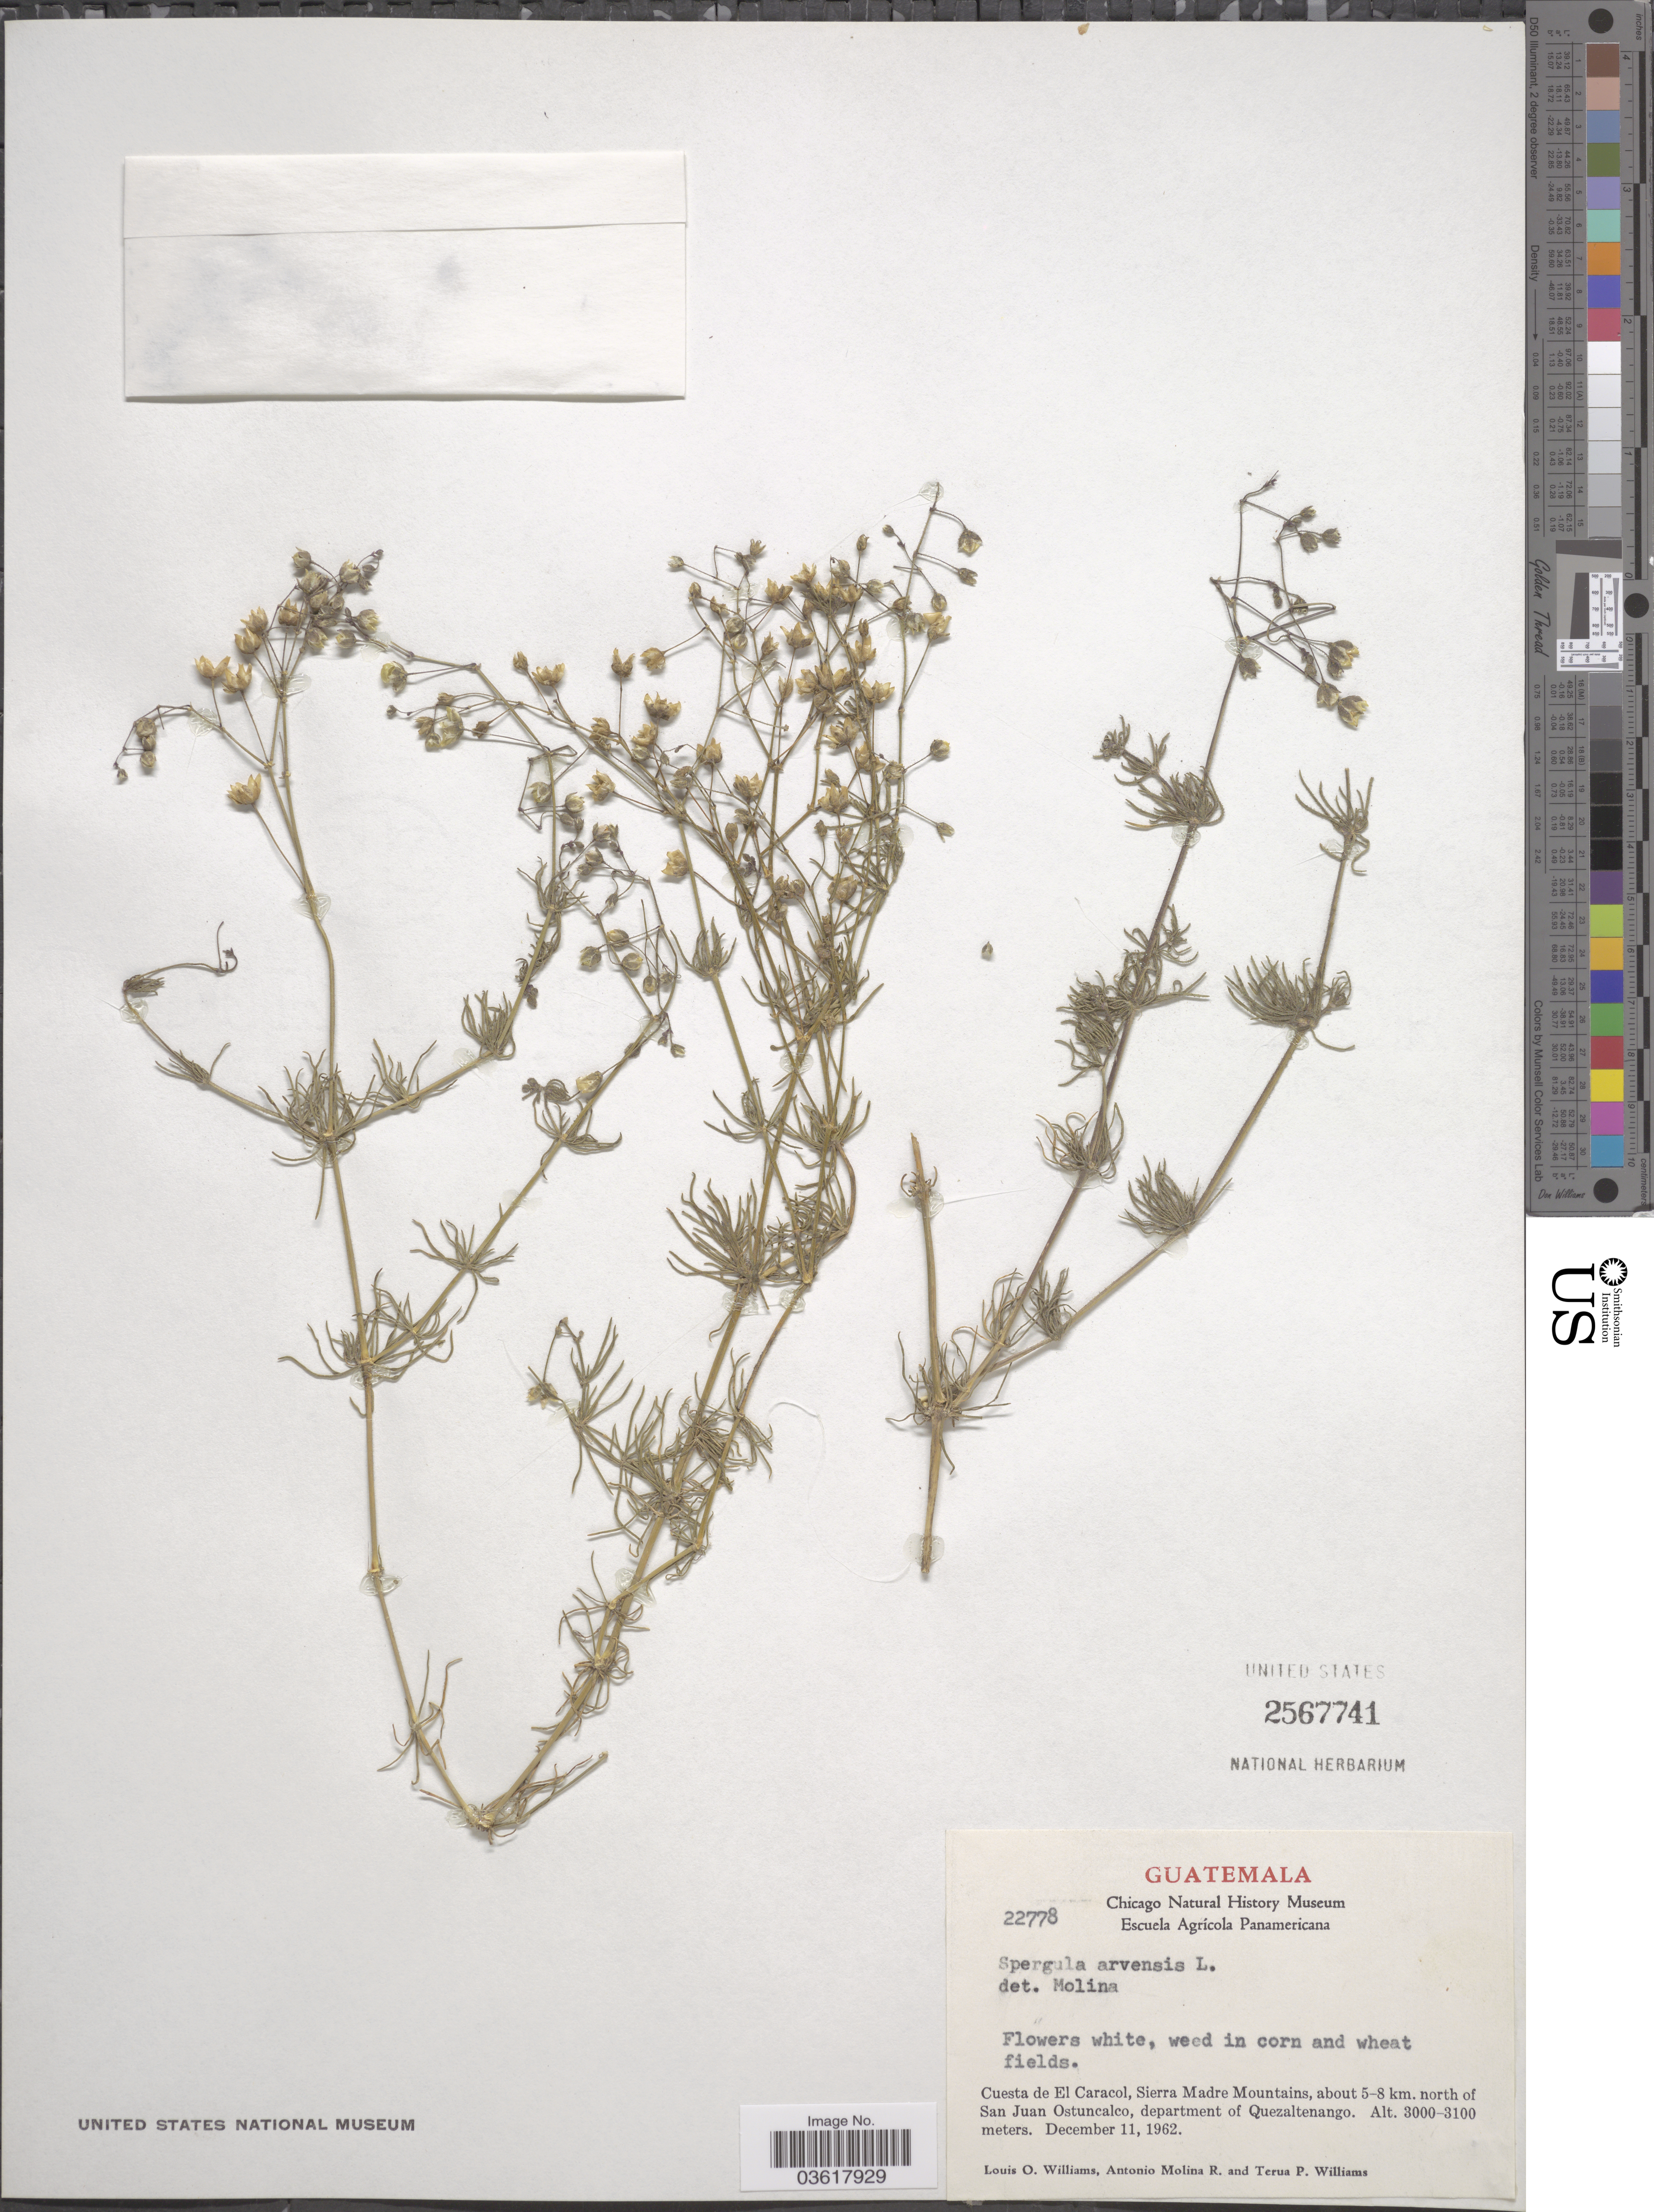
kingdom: Plantae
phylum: Tracheophyta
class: Magnoliopsida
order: Caryophyllales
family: Caryophyllaceae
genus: Spergula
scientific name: Spergula arvensis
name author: L.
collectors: L. O. Williams, A. Molina R. & T. Williams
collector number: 22778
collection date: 1962-12-11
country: Guatemala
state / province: Quetzaltenango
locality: Cuesta de El Caracol, Sierra Madre Mountains, about 5-8 km. north of San Juan Ostuncalco, department of Quezaltenango.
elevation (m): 3000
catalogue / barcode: US 2567741